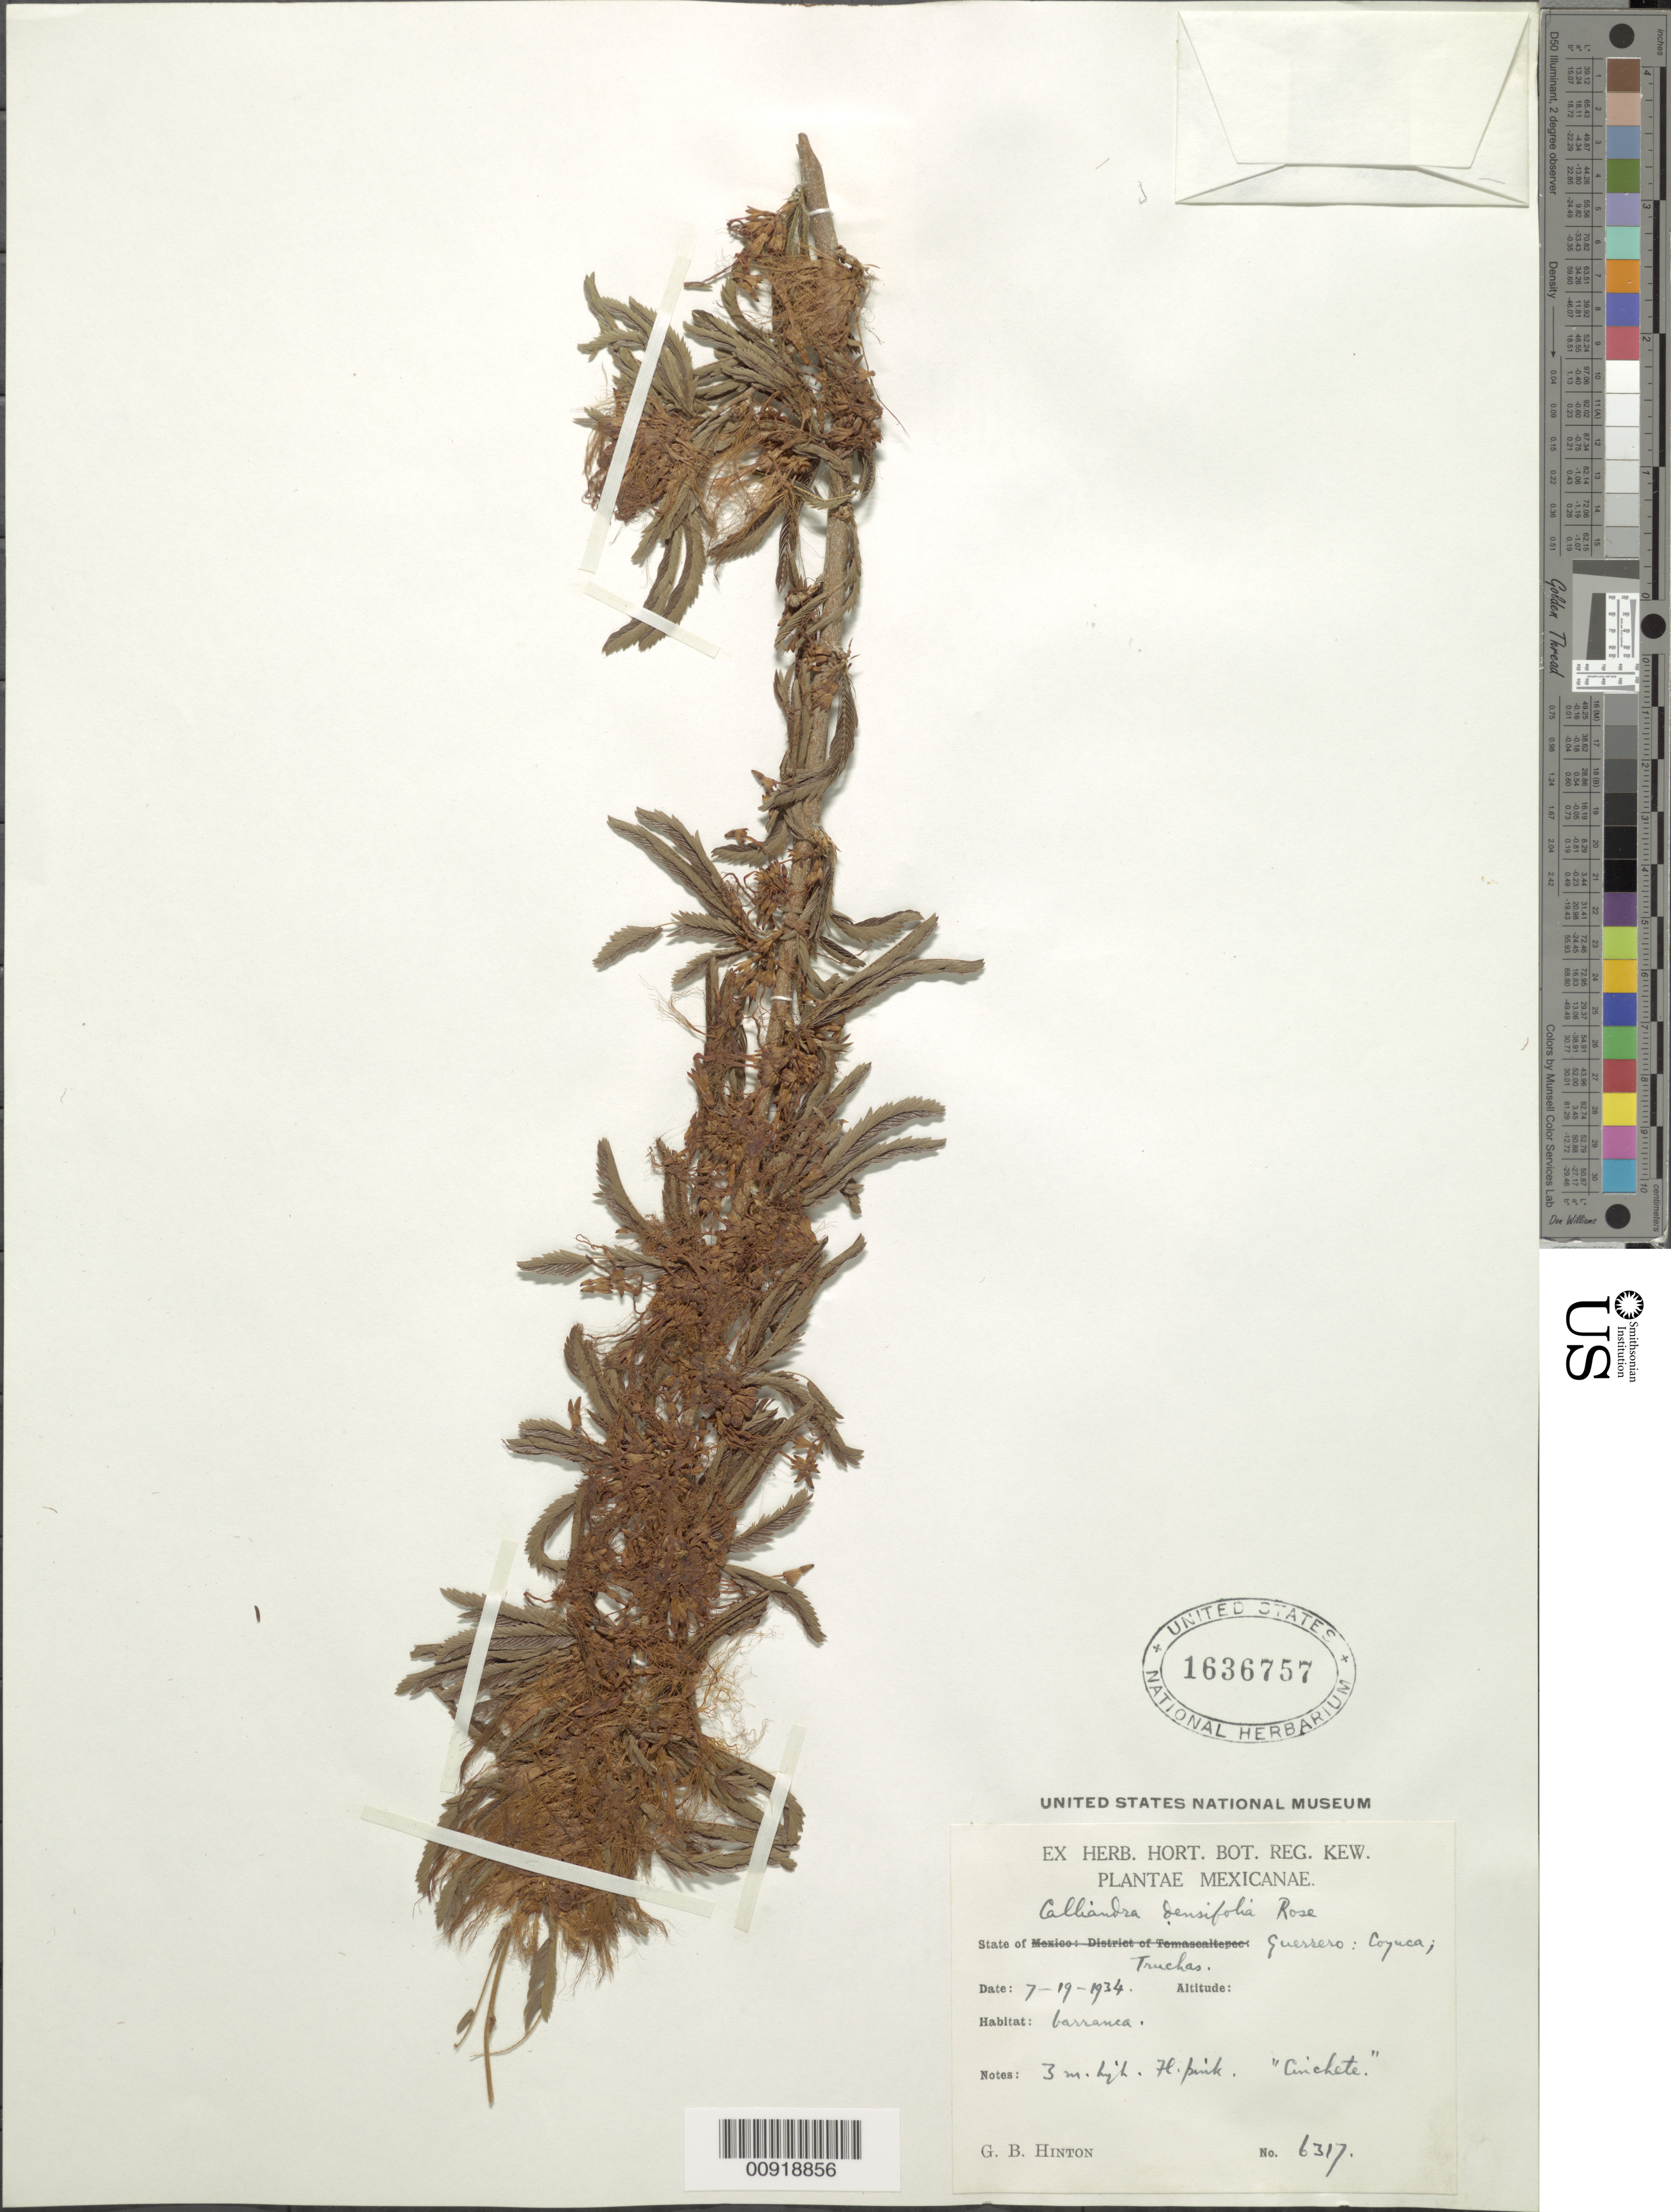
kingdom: Plantae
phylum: Tracheophyta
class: Magnoliopsida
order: Fabales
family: Fabaceae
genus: Calliandra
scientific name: Calliandra densifolia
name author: Rose ex Harms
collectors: G. B. Hinton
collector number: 6317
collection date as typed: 19 Jul 1934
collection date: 1934-07-19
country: Mexico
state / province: Guerrero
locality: State of Guerrero: Coyuca; Truchas.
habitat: Barranca.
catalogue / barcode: US 1636757